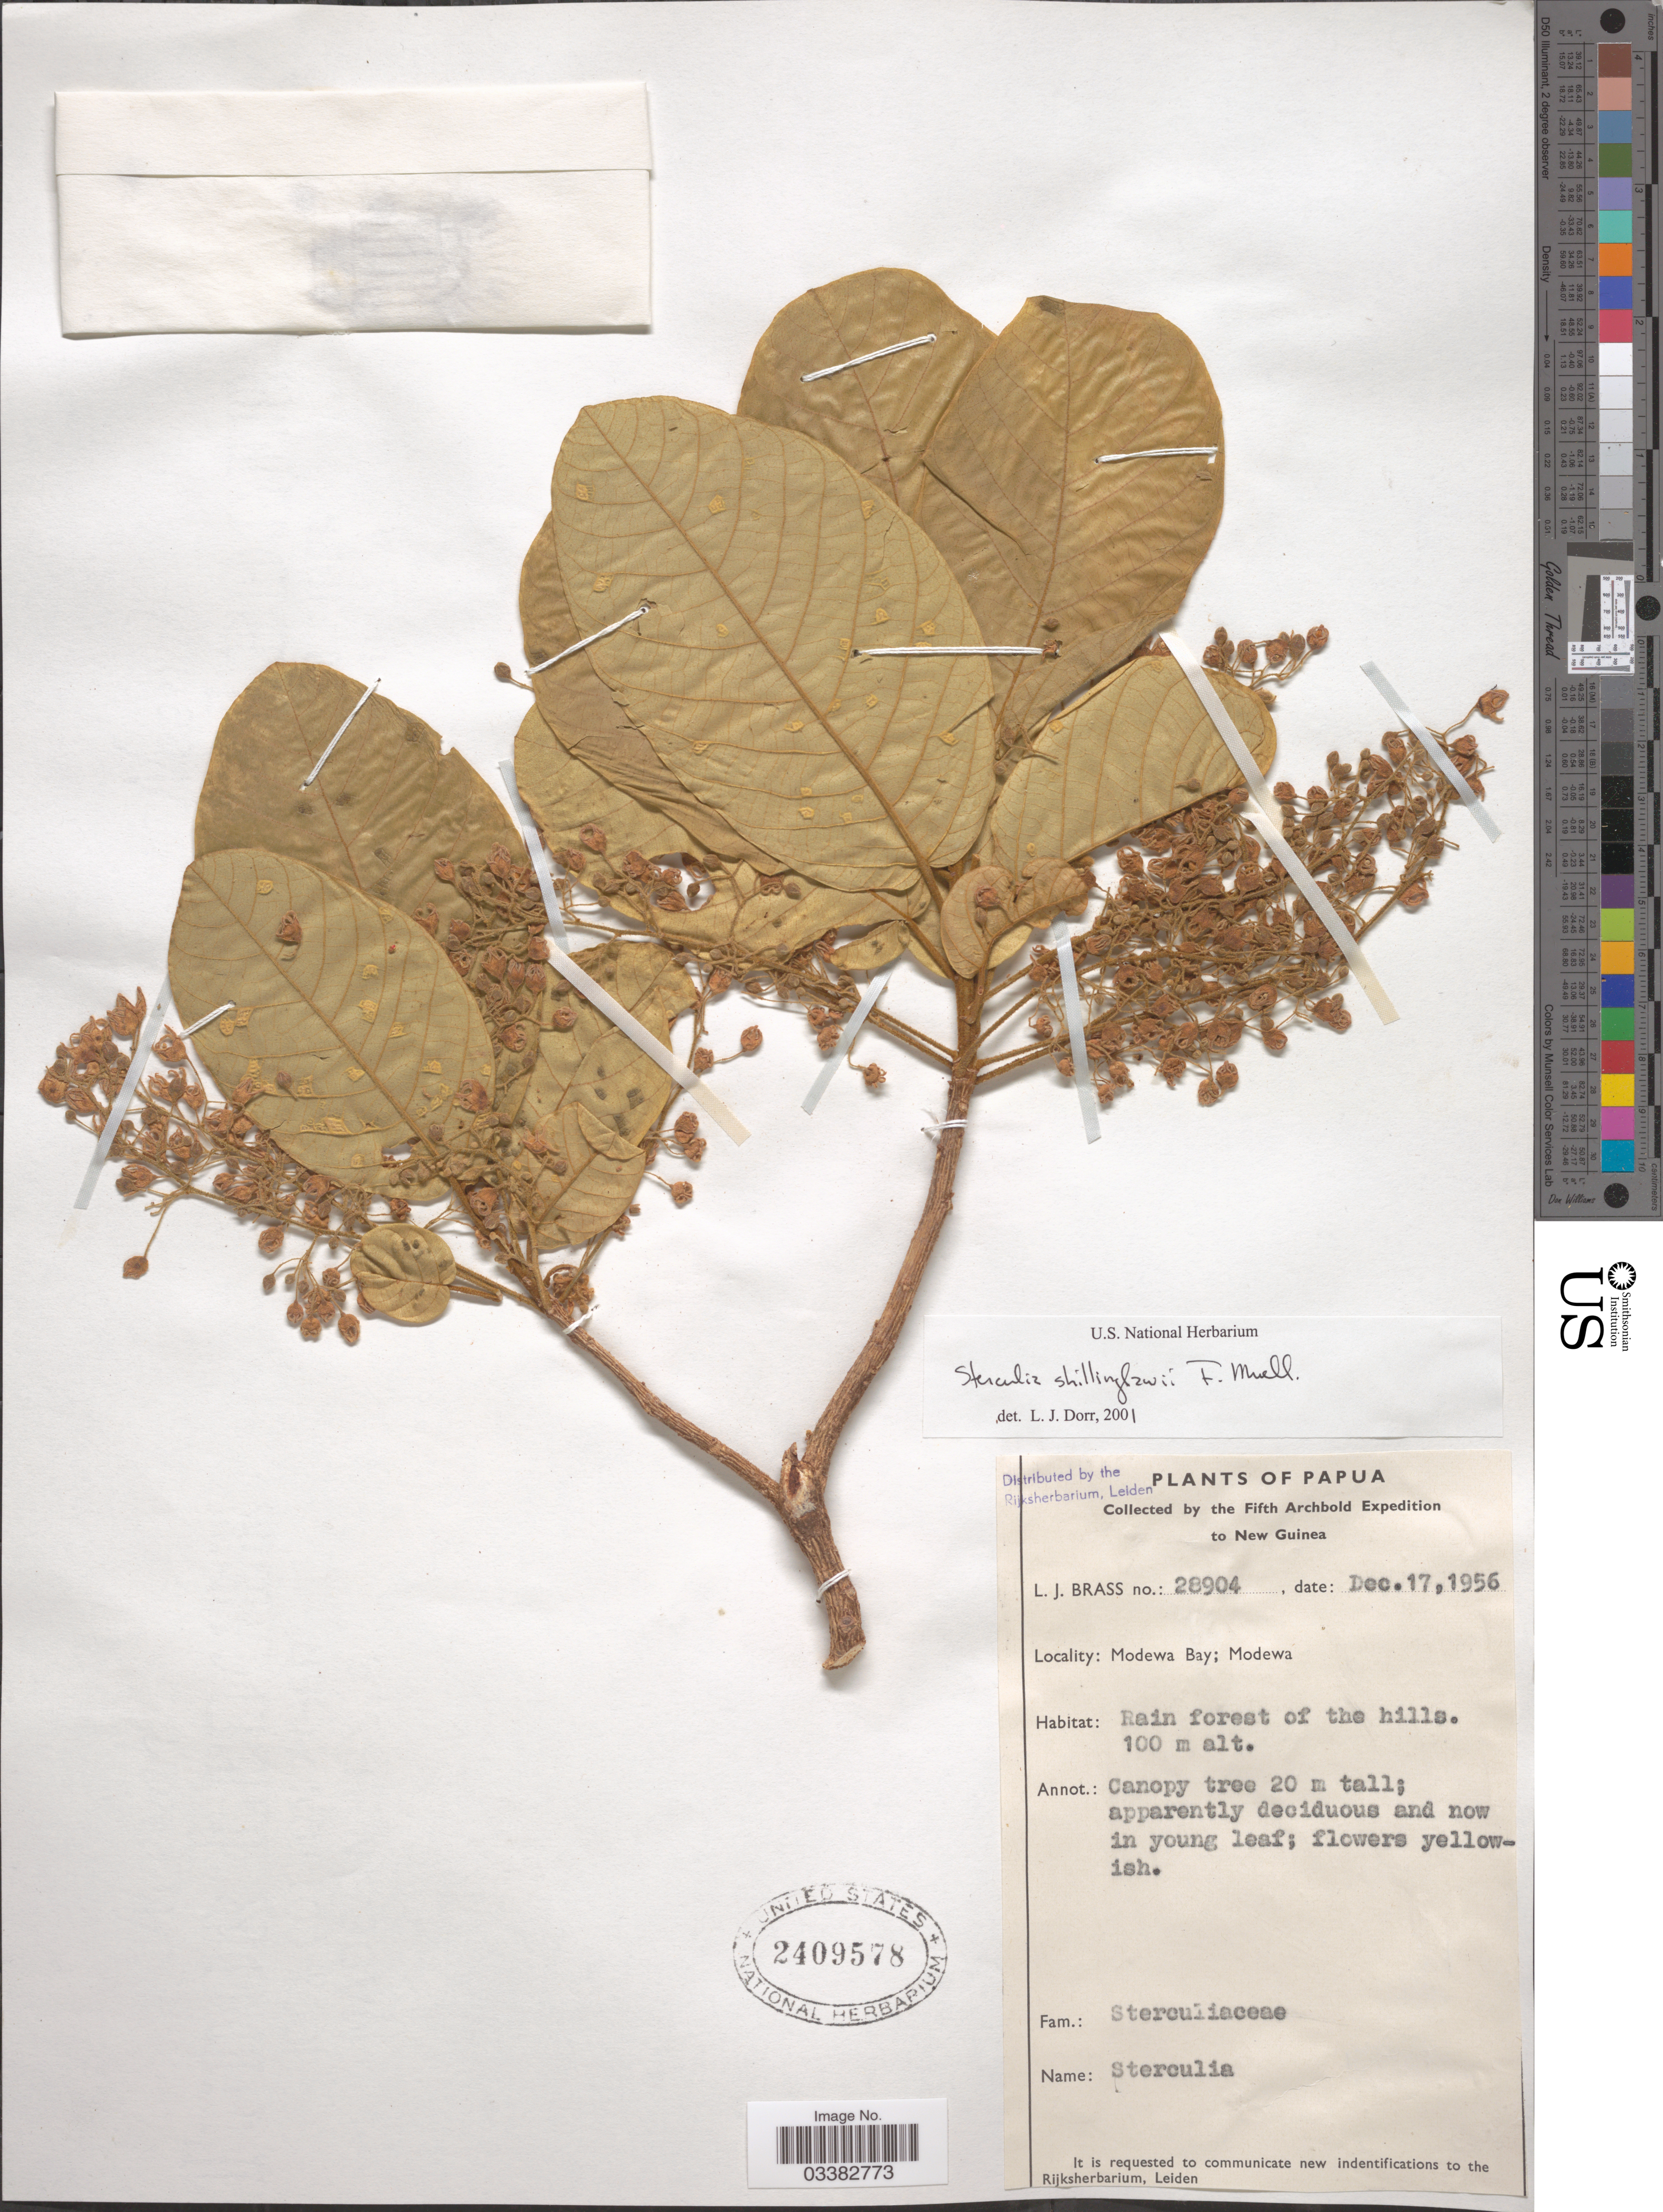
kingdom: Plantae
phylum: Tracheophyta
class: Magnoliopsida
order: Malvales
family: Malvaceae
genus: Sterculia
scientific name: Sterculia shillinglawii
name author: F. Muell.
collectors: L. J. Brass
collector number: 28904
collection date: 1956-12-17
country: Papua New Guinea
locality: Papua. New Guinea. Modewa Bay; Modewa. Rain forest on the hills.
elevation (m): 100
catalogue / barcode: US 2409578